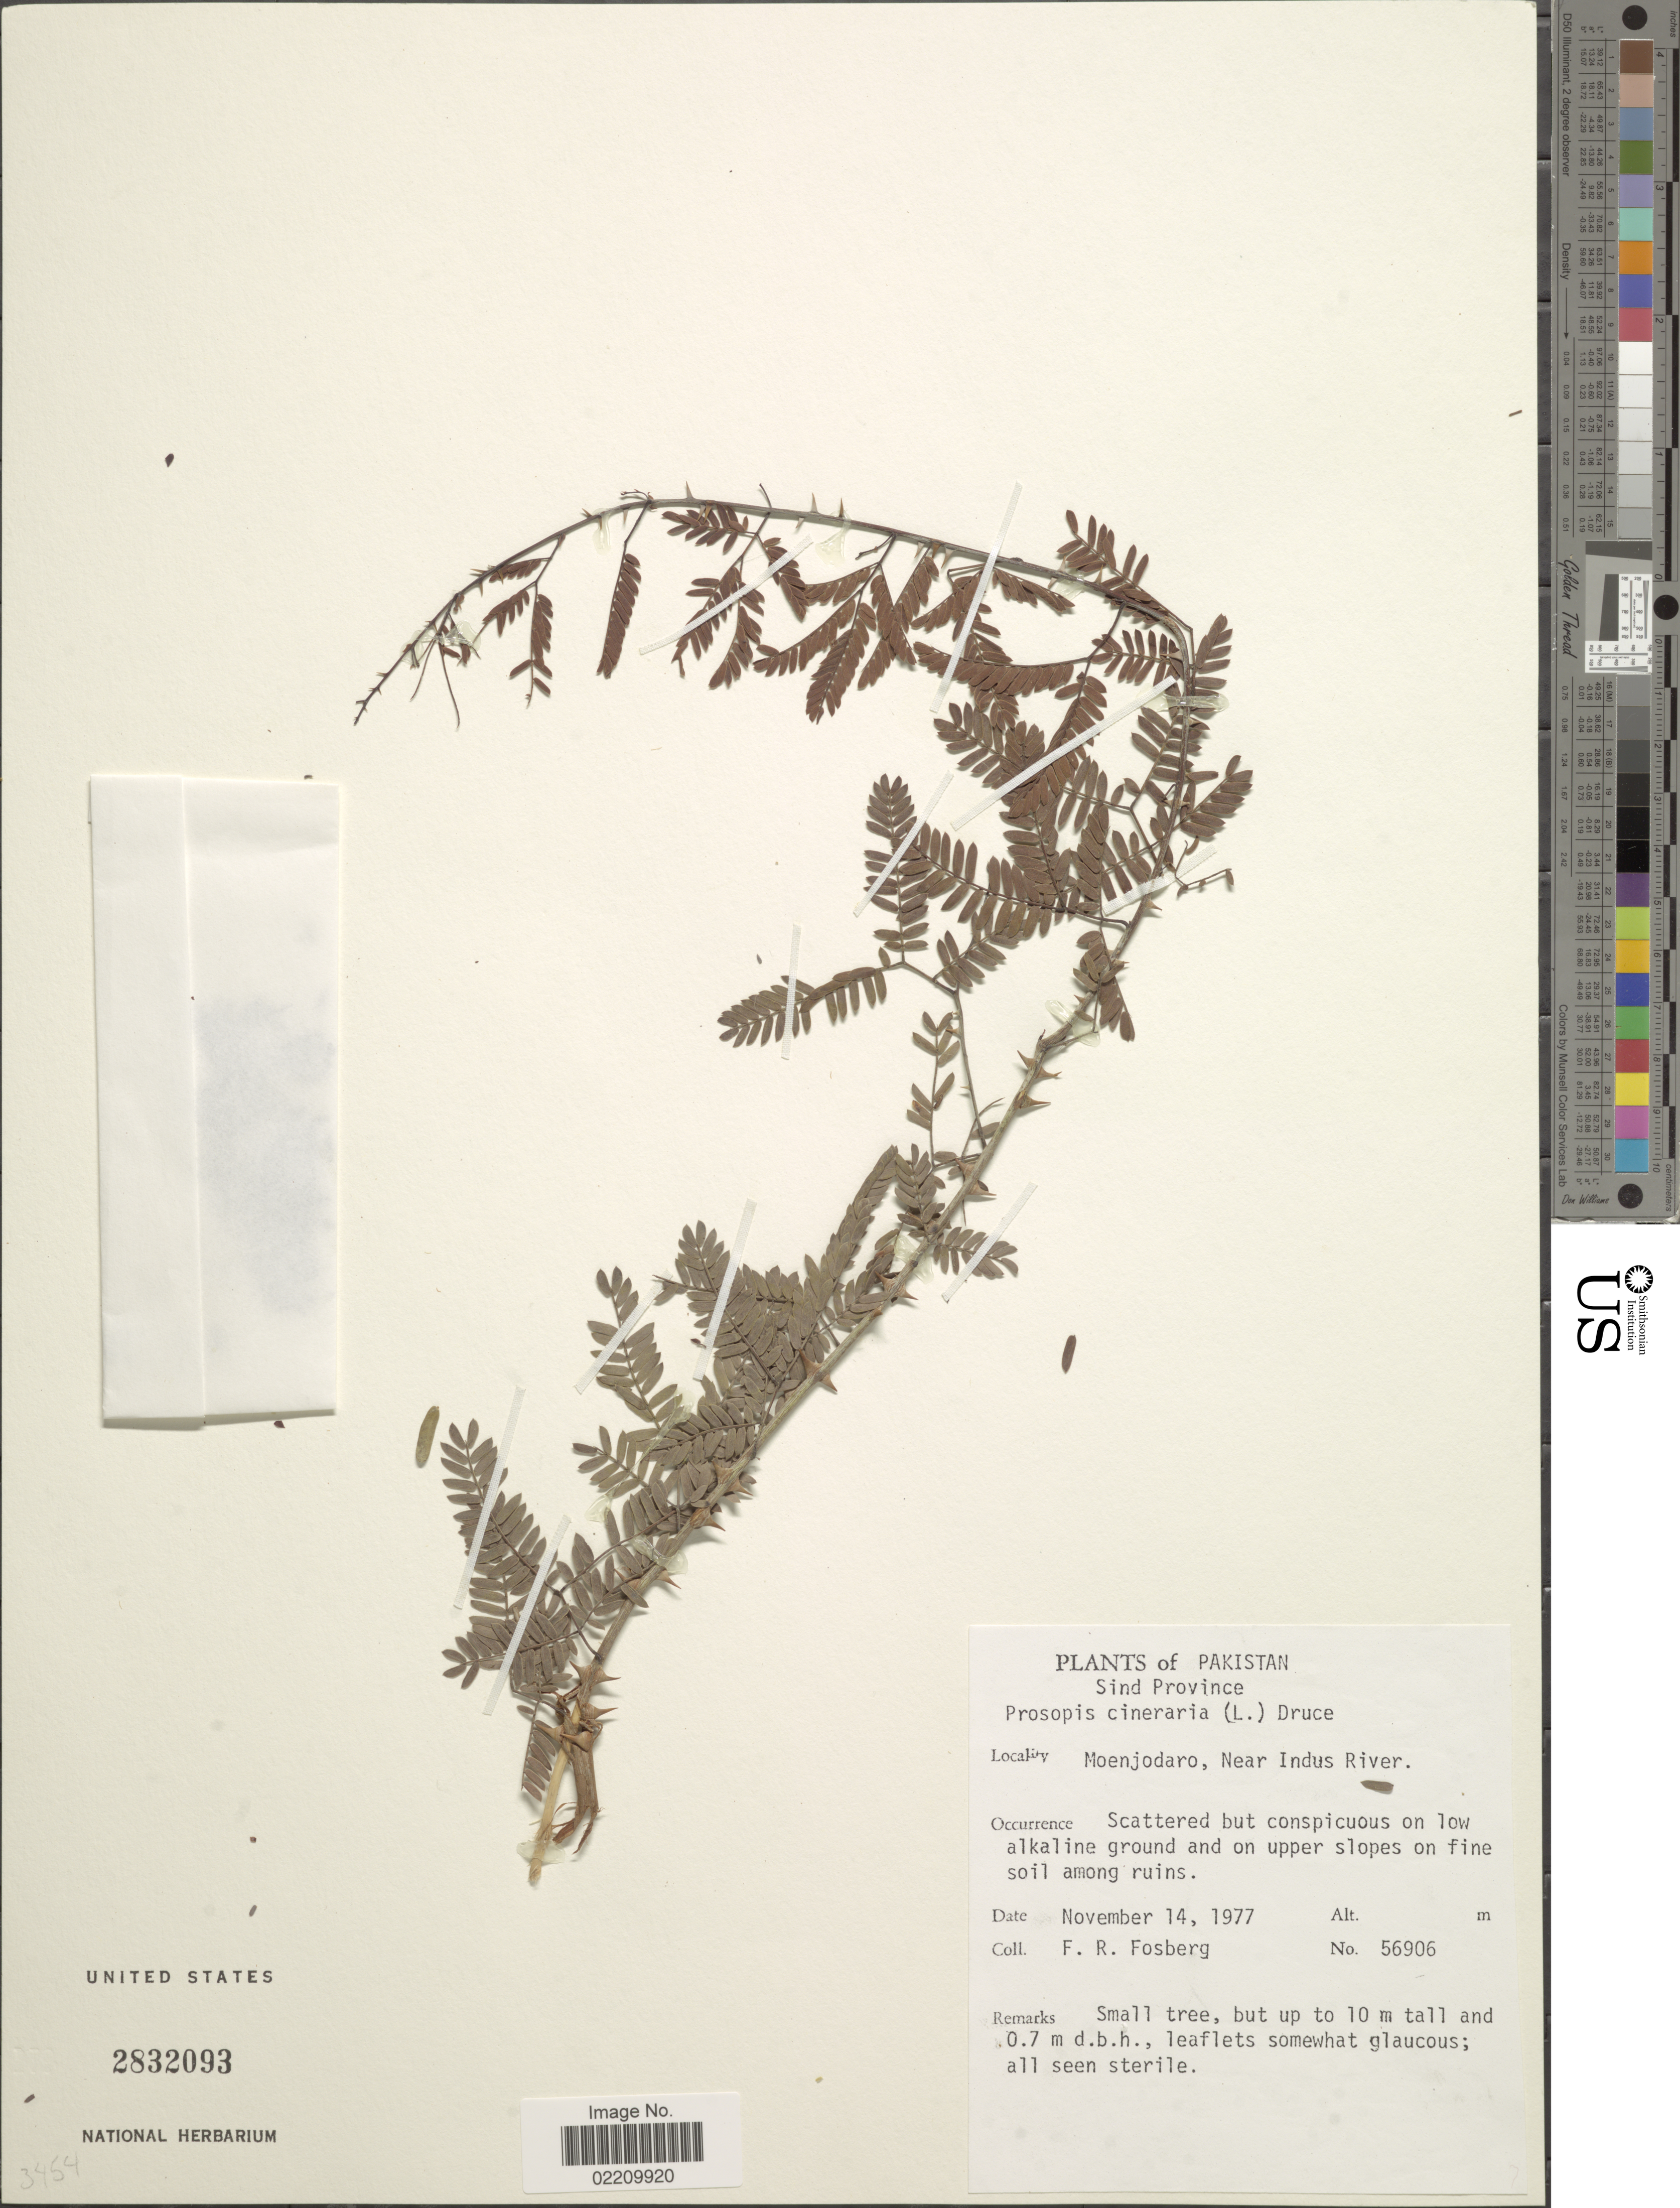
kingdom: Plantae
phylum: Tracheophyta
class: Magnoliopsida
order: Fabales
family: Fabaceae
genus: Prosopis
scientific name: Prosopis cineraria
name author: (L. f.) Druce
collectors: F. R. Fosberg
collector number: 56906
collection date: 1977-11-14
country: Pakistan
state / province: Sindh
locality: Sind Province, Moenjodaro, near Indus River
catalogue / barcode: US 2832093